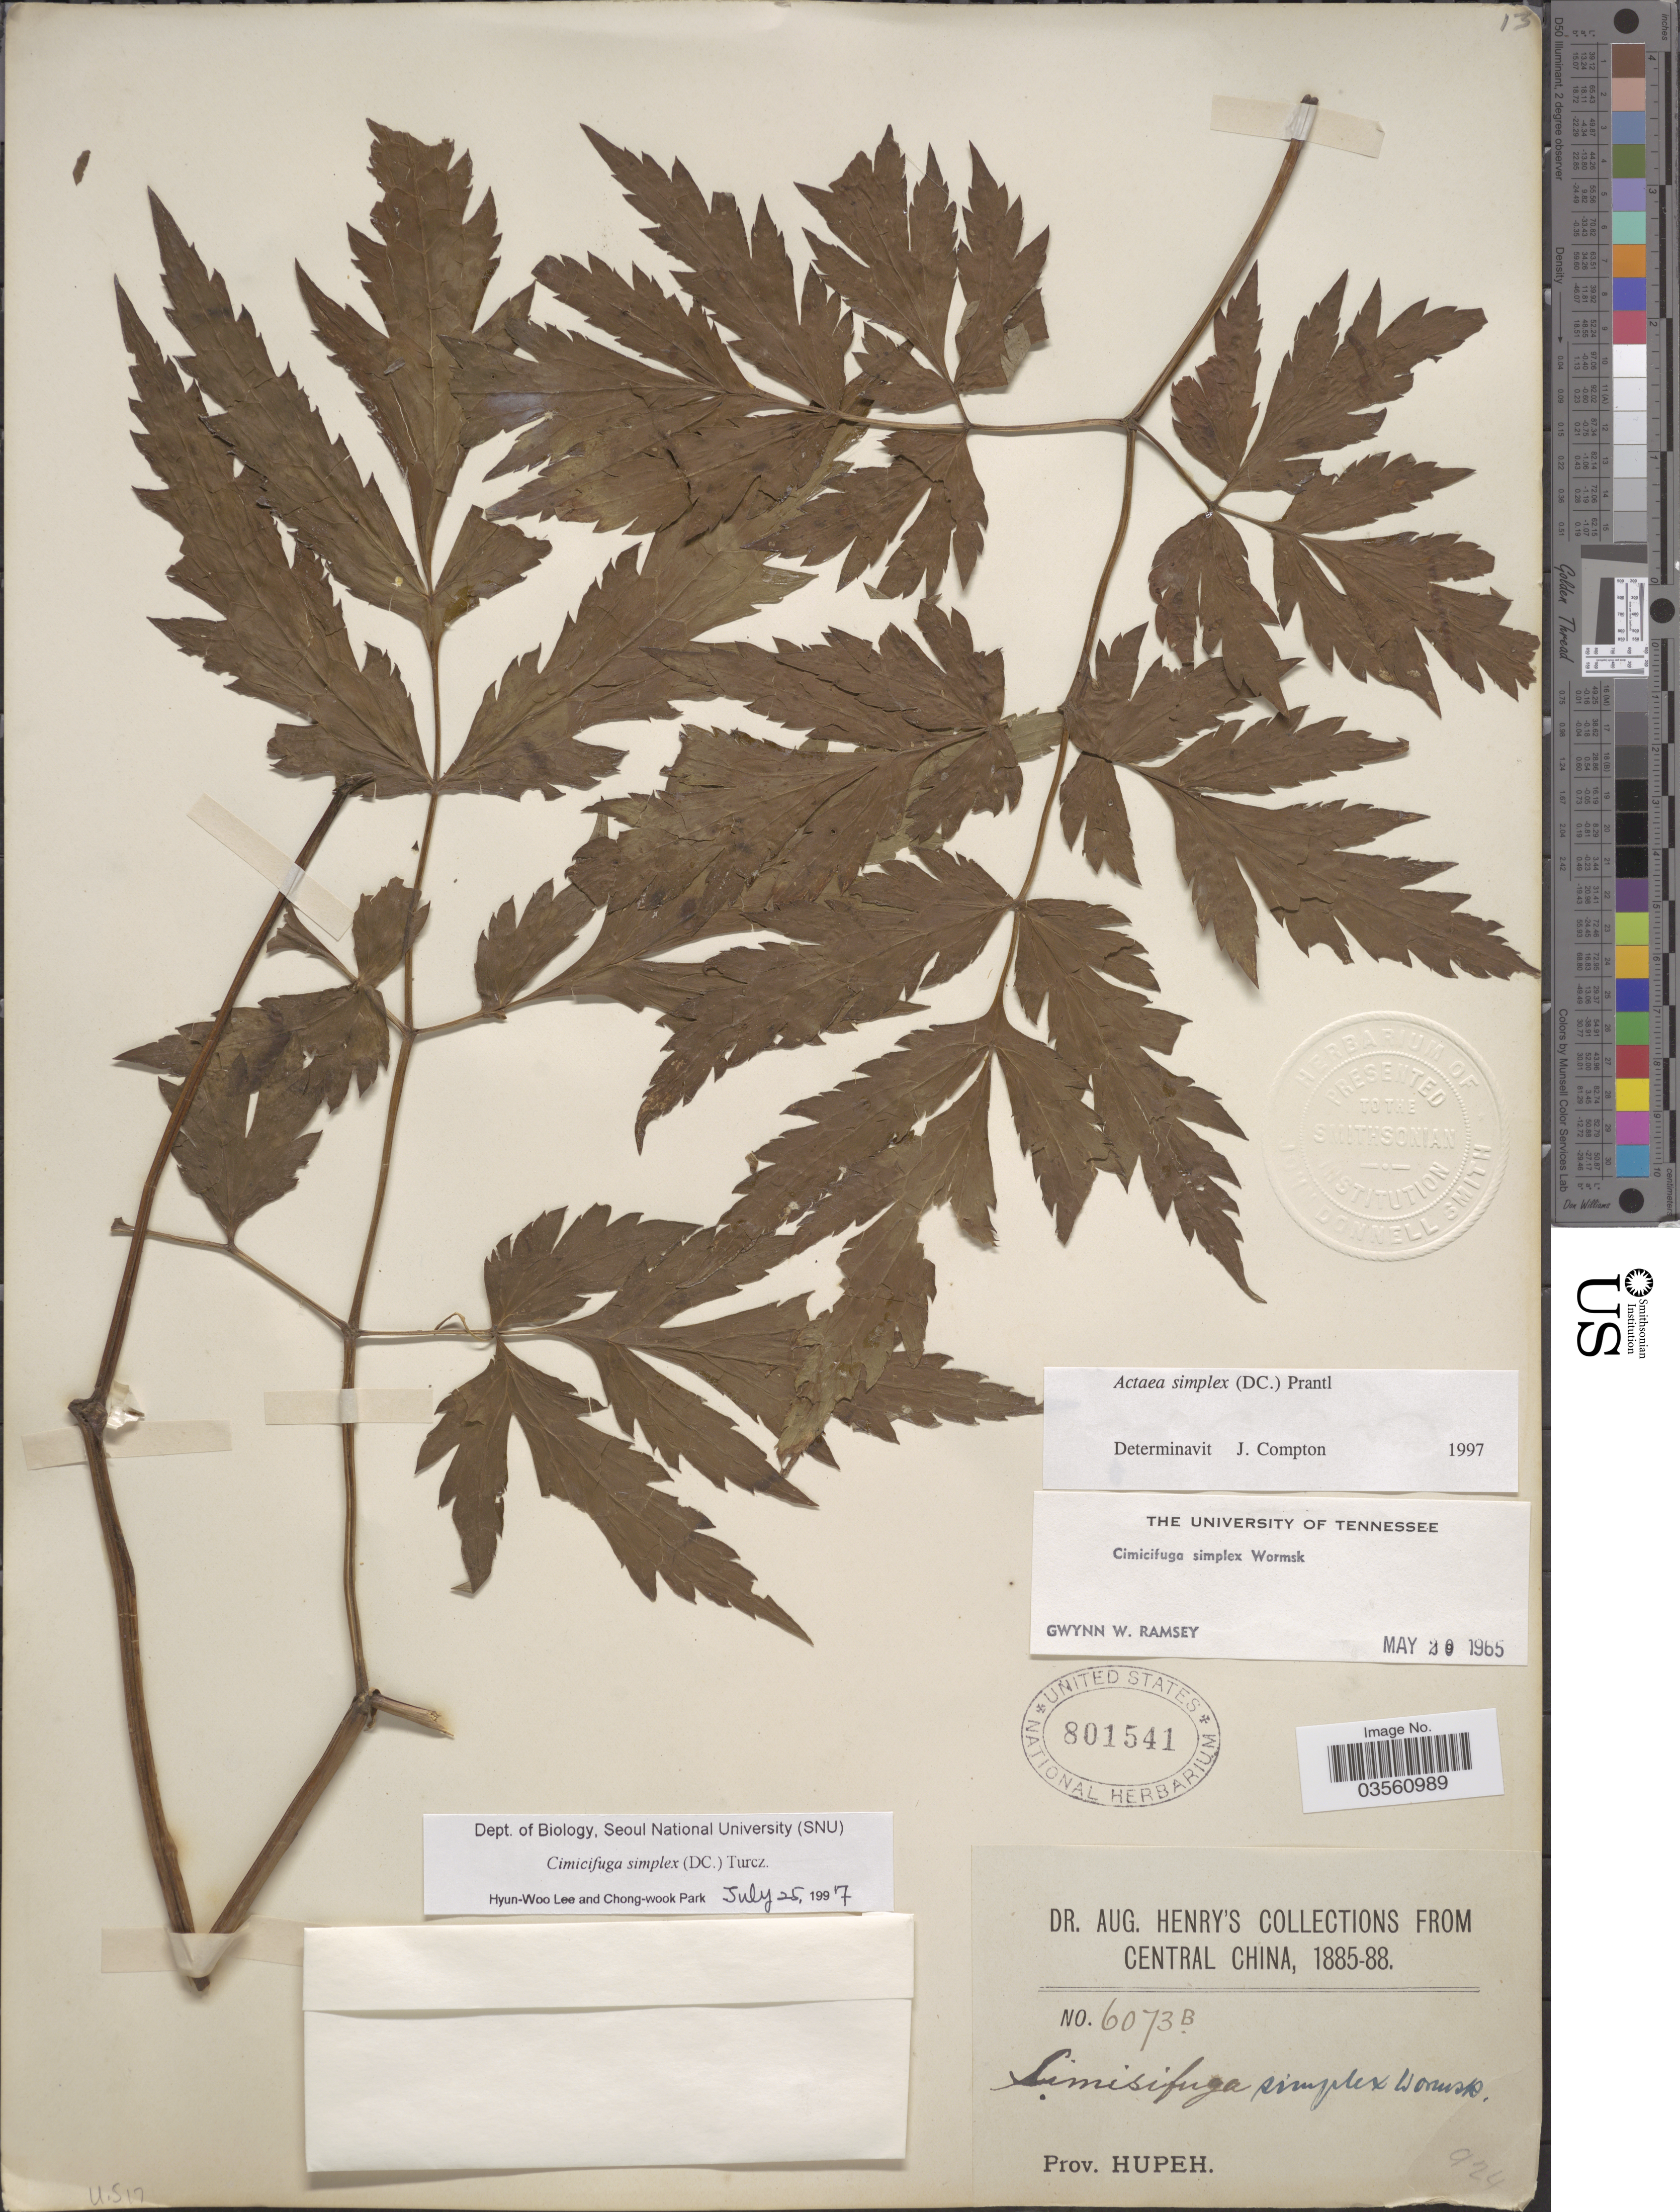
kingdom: Plantae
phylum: Tracheophyta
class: Magnoliopsida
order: Ranunculales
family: Ranunculaceae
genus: Actaea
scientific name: Actaea simplex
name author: (DC.) Wormsk. ex Prantl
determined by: Compton, J. A.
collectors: A. Henry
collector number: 6073 B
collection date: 1885/1888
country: China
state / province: Hubei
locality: Central China. Prov. Hupeh.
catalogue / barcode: US 801541